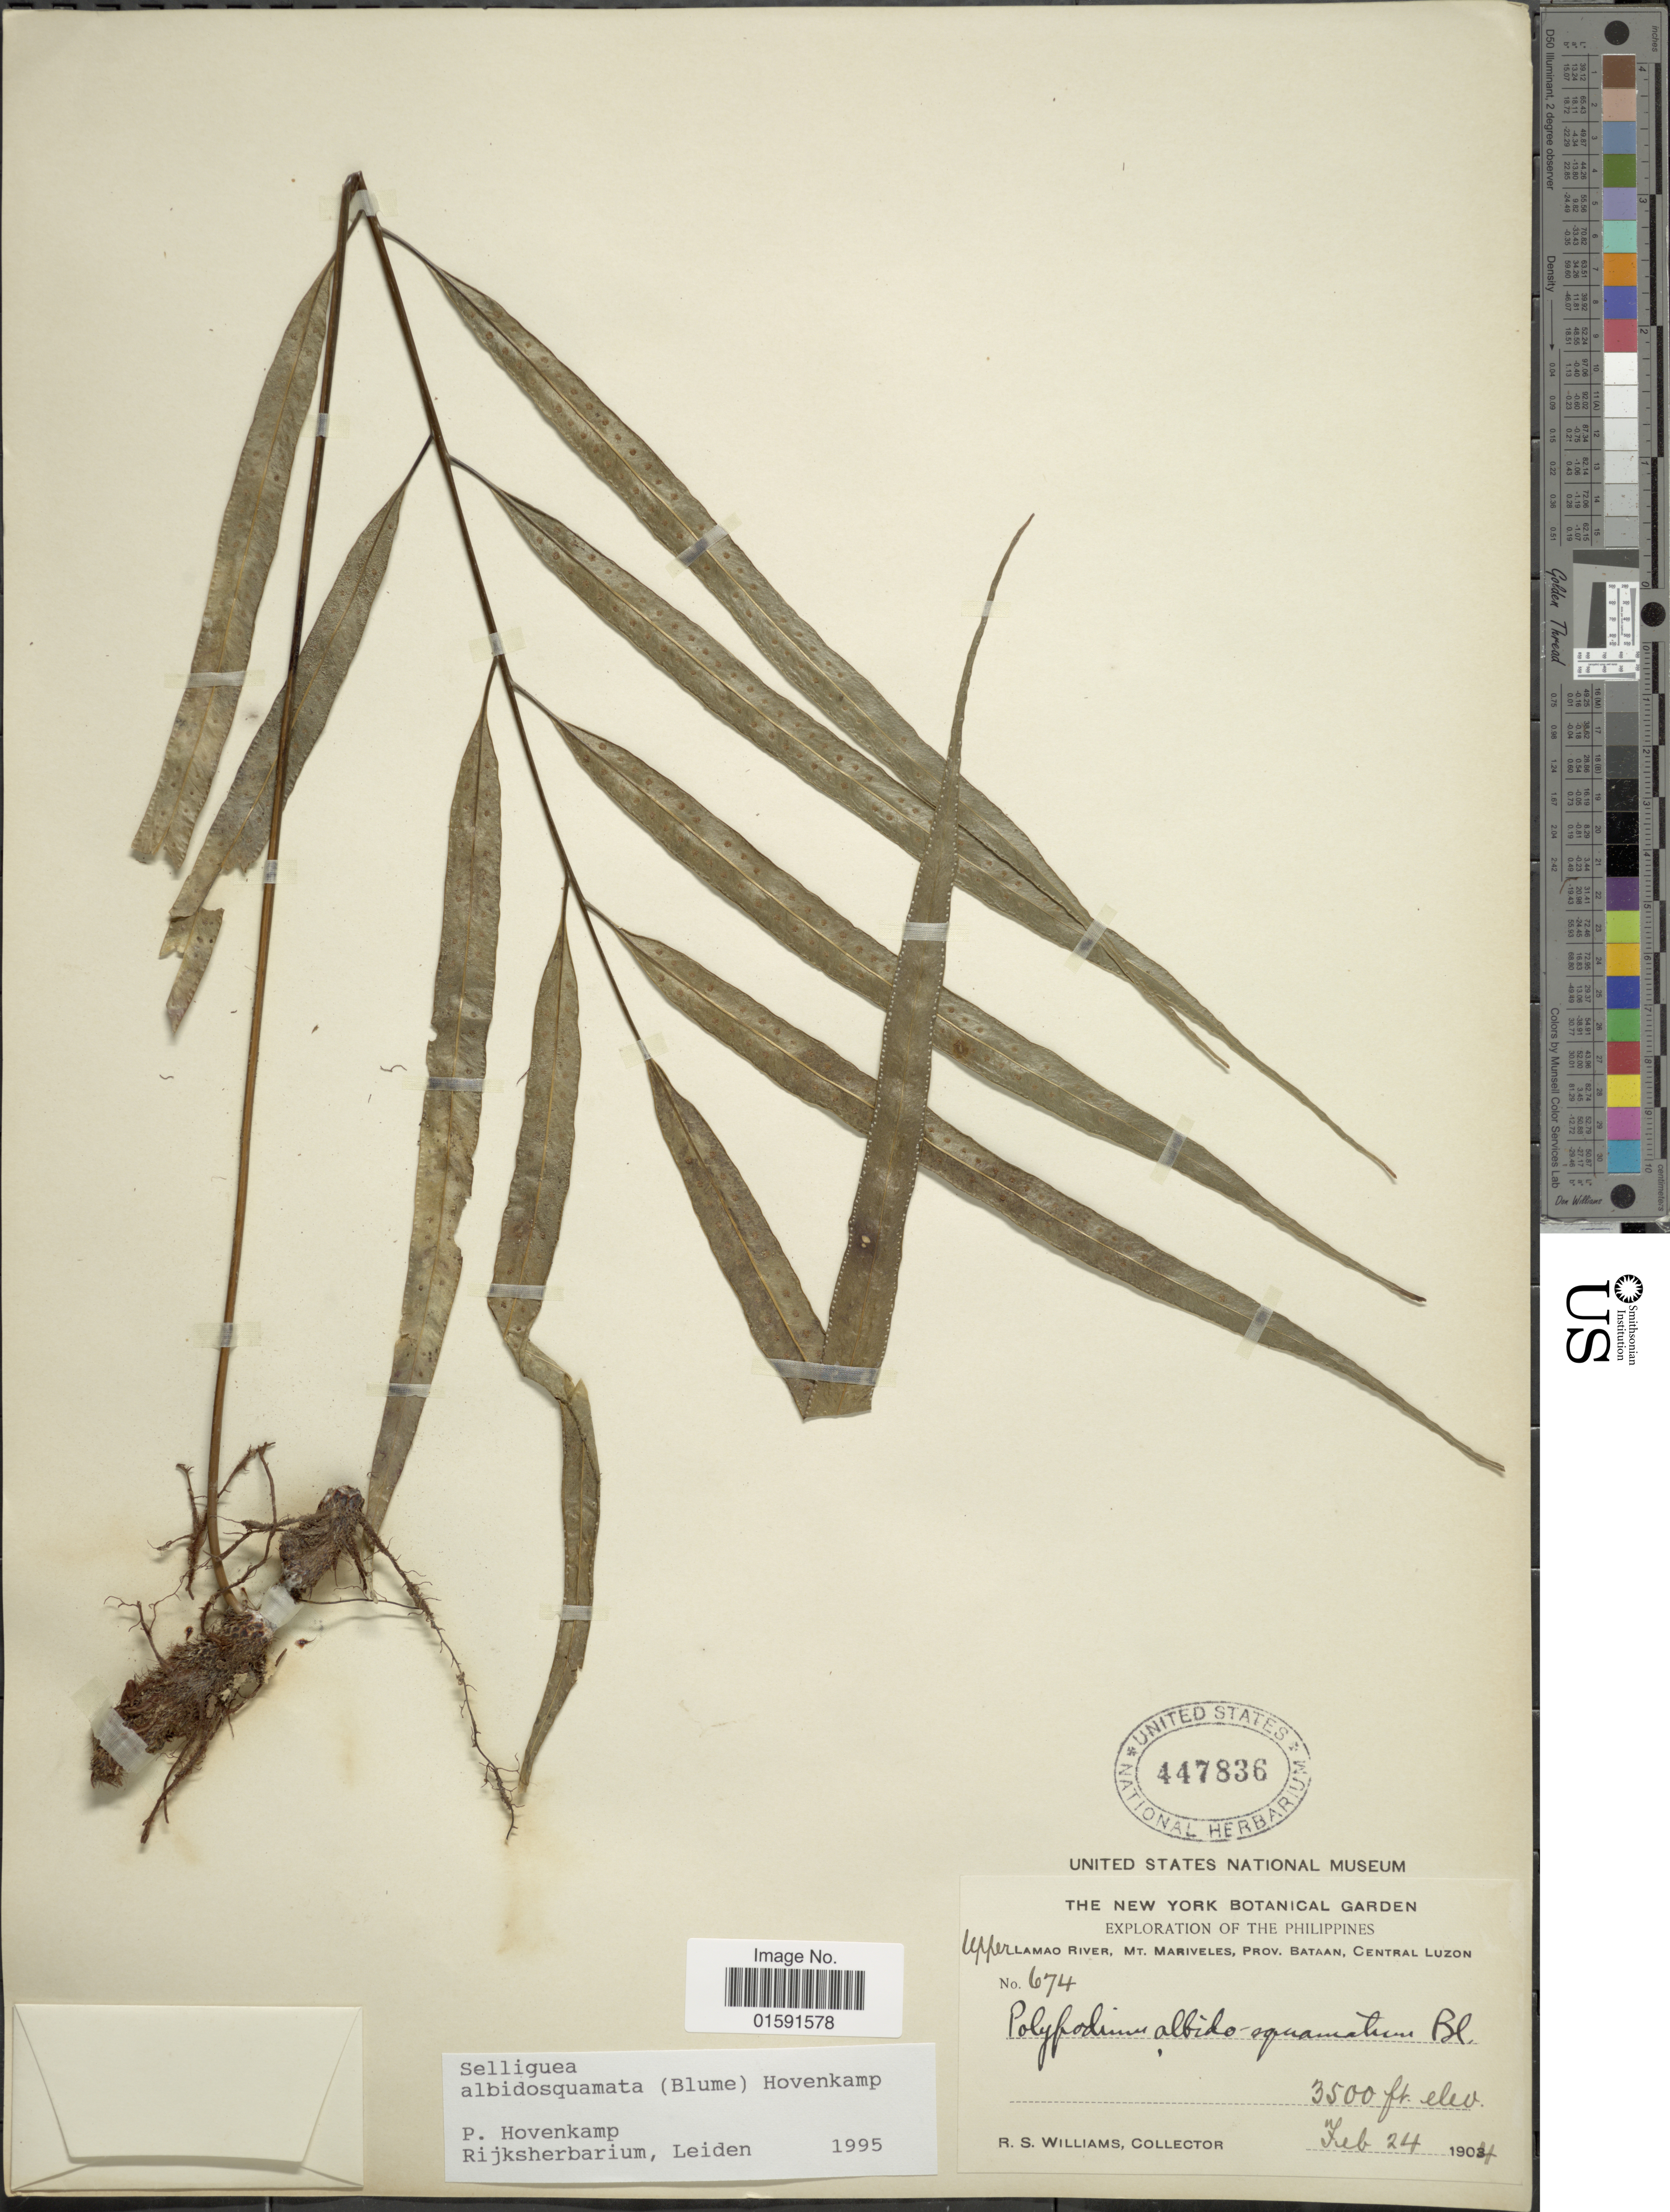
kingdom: Plantae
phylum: Tracheophyta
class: Polypodiopsida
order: Polypodiales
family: Polypodiaceae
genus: Selliguea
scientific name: Selliguea albidosquamata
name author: (Blume) Parris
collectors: R. S. Williams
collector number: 674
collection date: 1904-02-24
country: Philippines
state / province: Central Luzon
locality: Upper Lamao River, Mt. Mariveles, Prov, Bataan, Central Luzon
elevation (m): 1067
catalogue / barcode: US 447836